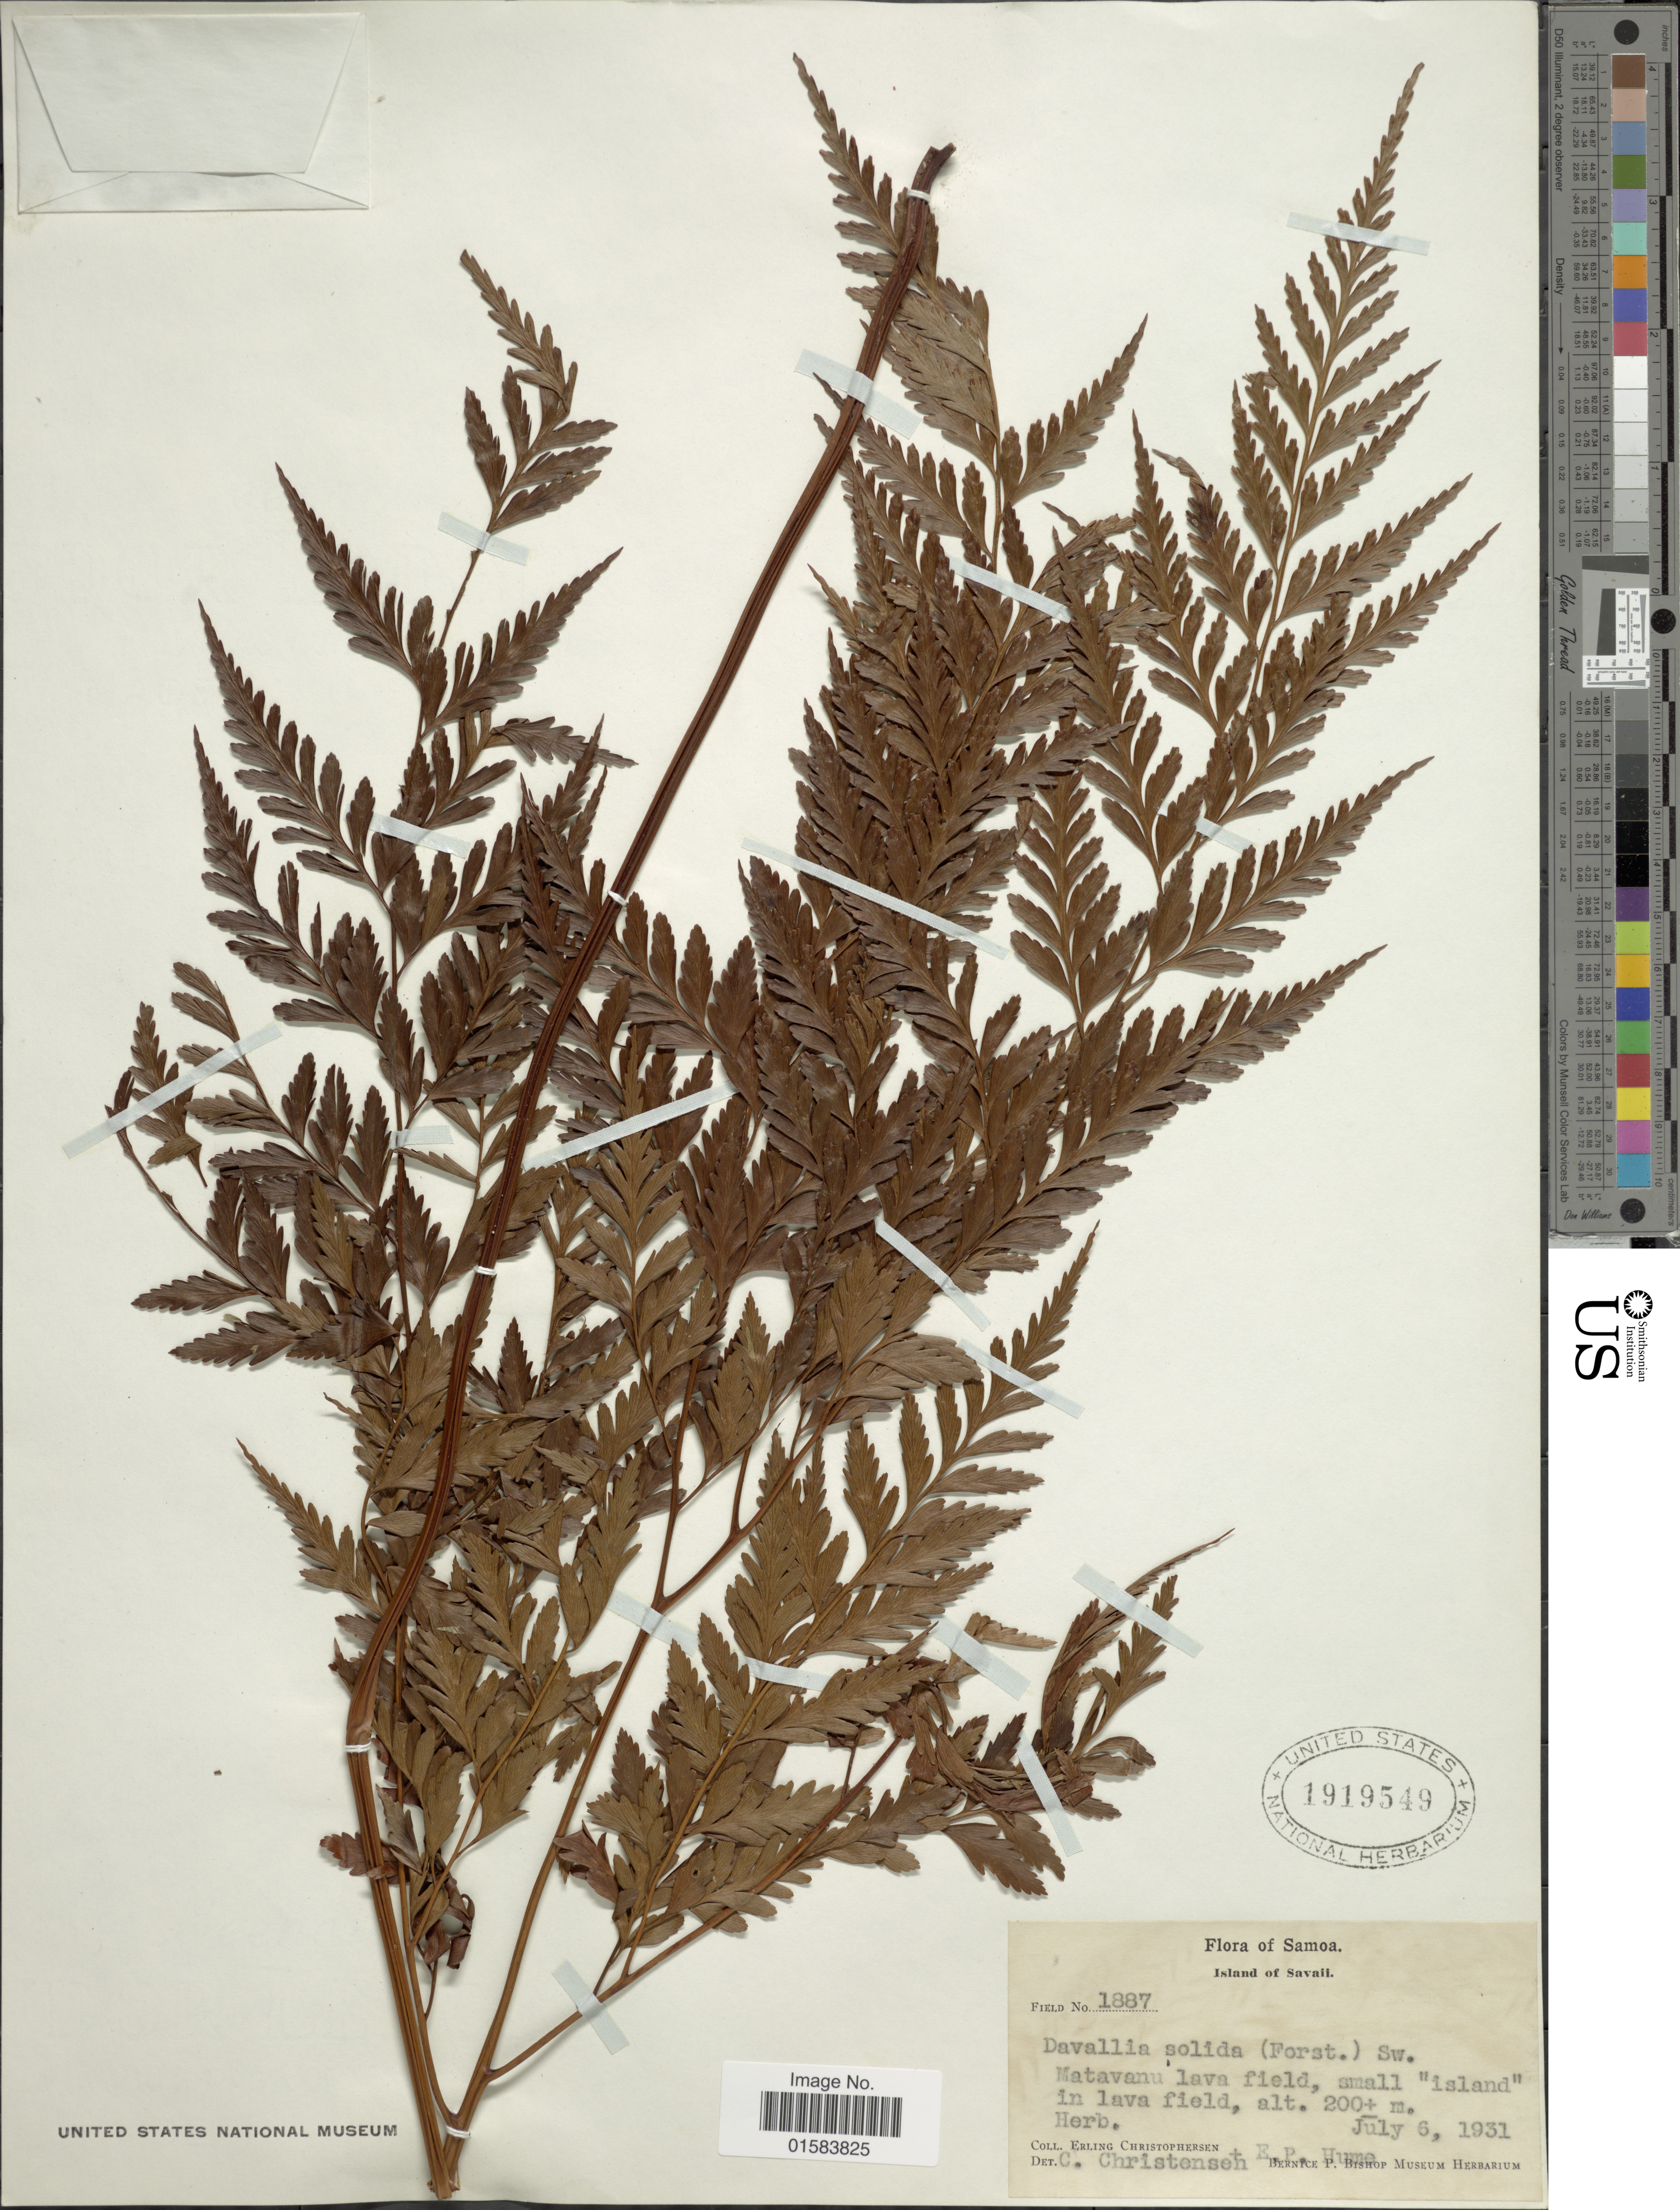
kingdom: Plantae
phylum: Tracheophyta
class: Polypodiopsida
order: Polypodiales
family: Davalliaceae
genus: Davallia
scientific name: Davallia solida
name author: (G. Forst.) Sw.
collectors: E. Christophersen & E. P. Hume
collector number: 1887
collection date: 1931-07-06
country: Samoa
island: Savai'i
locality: Samoa, Island of Savaii, Matavanu lava field, small 'island' in lava field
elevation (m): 200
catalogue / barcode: US 1919549